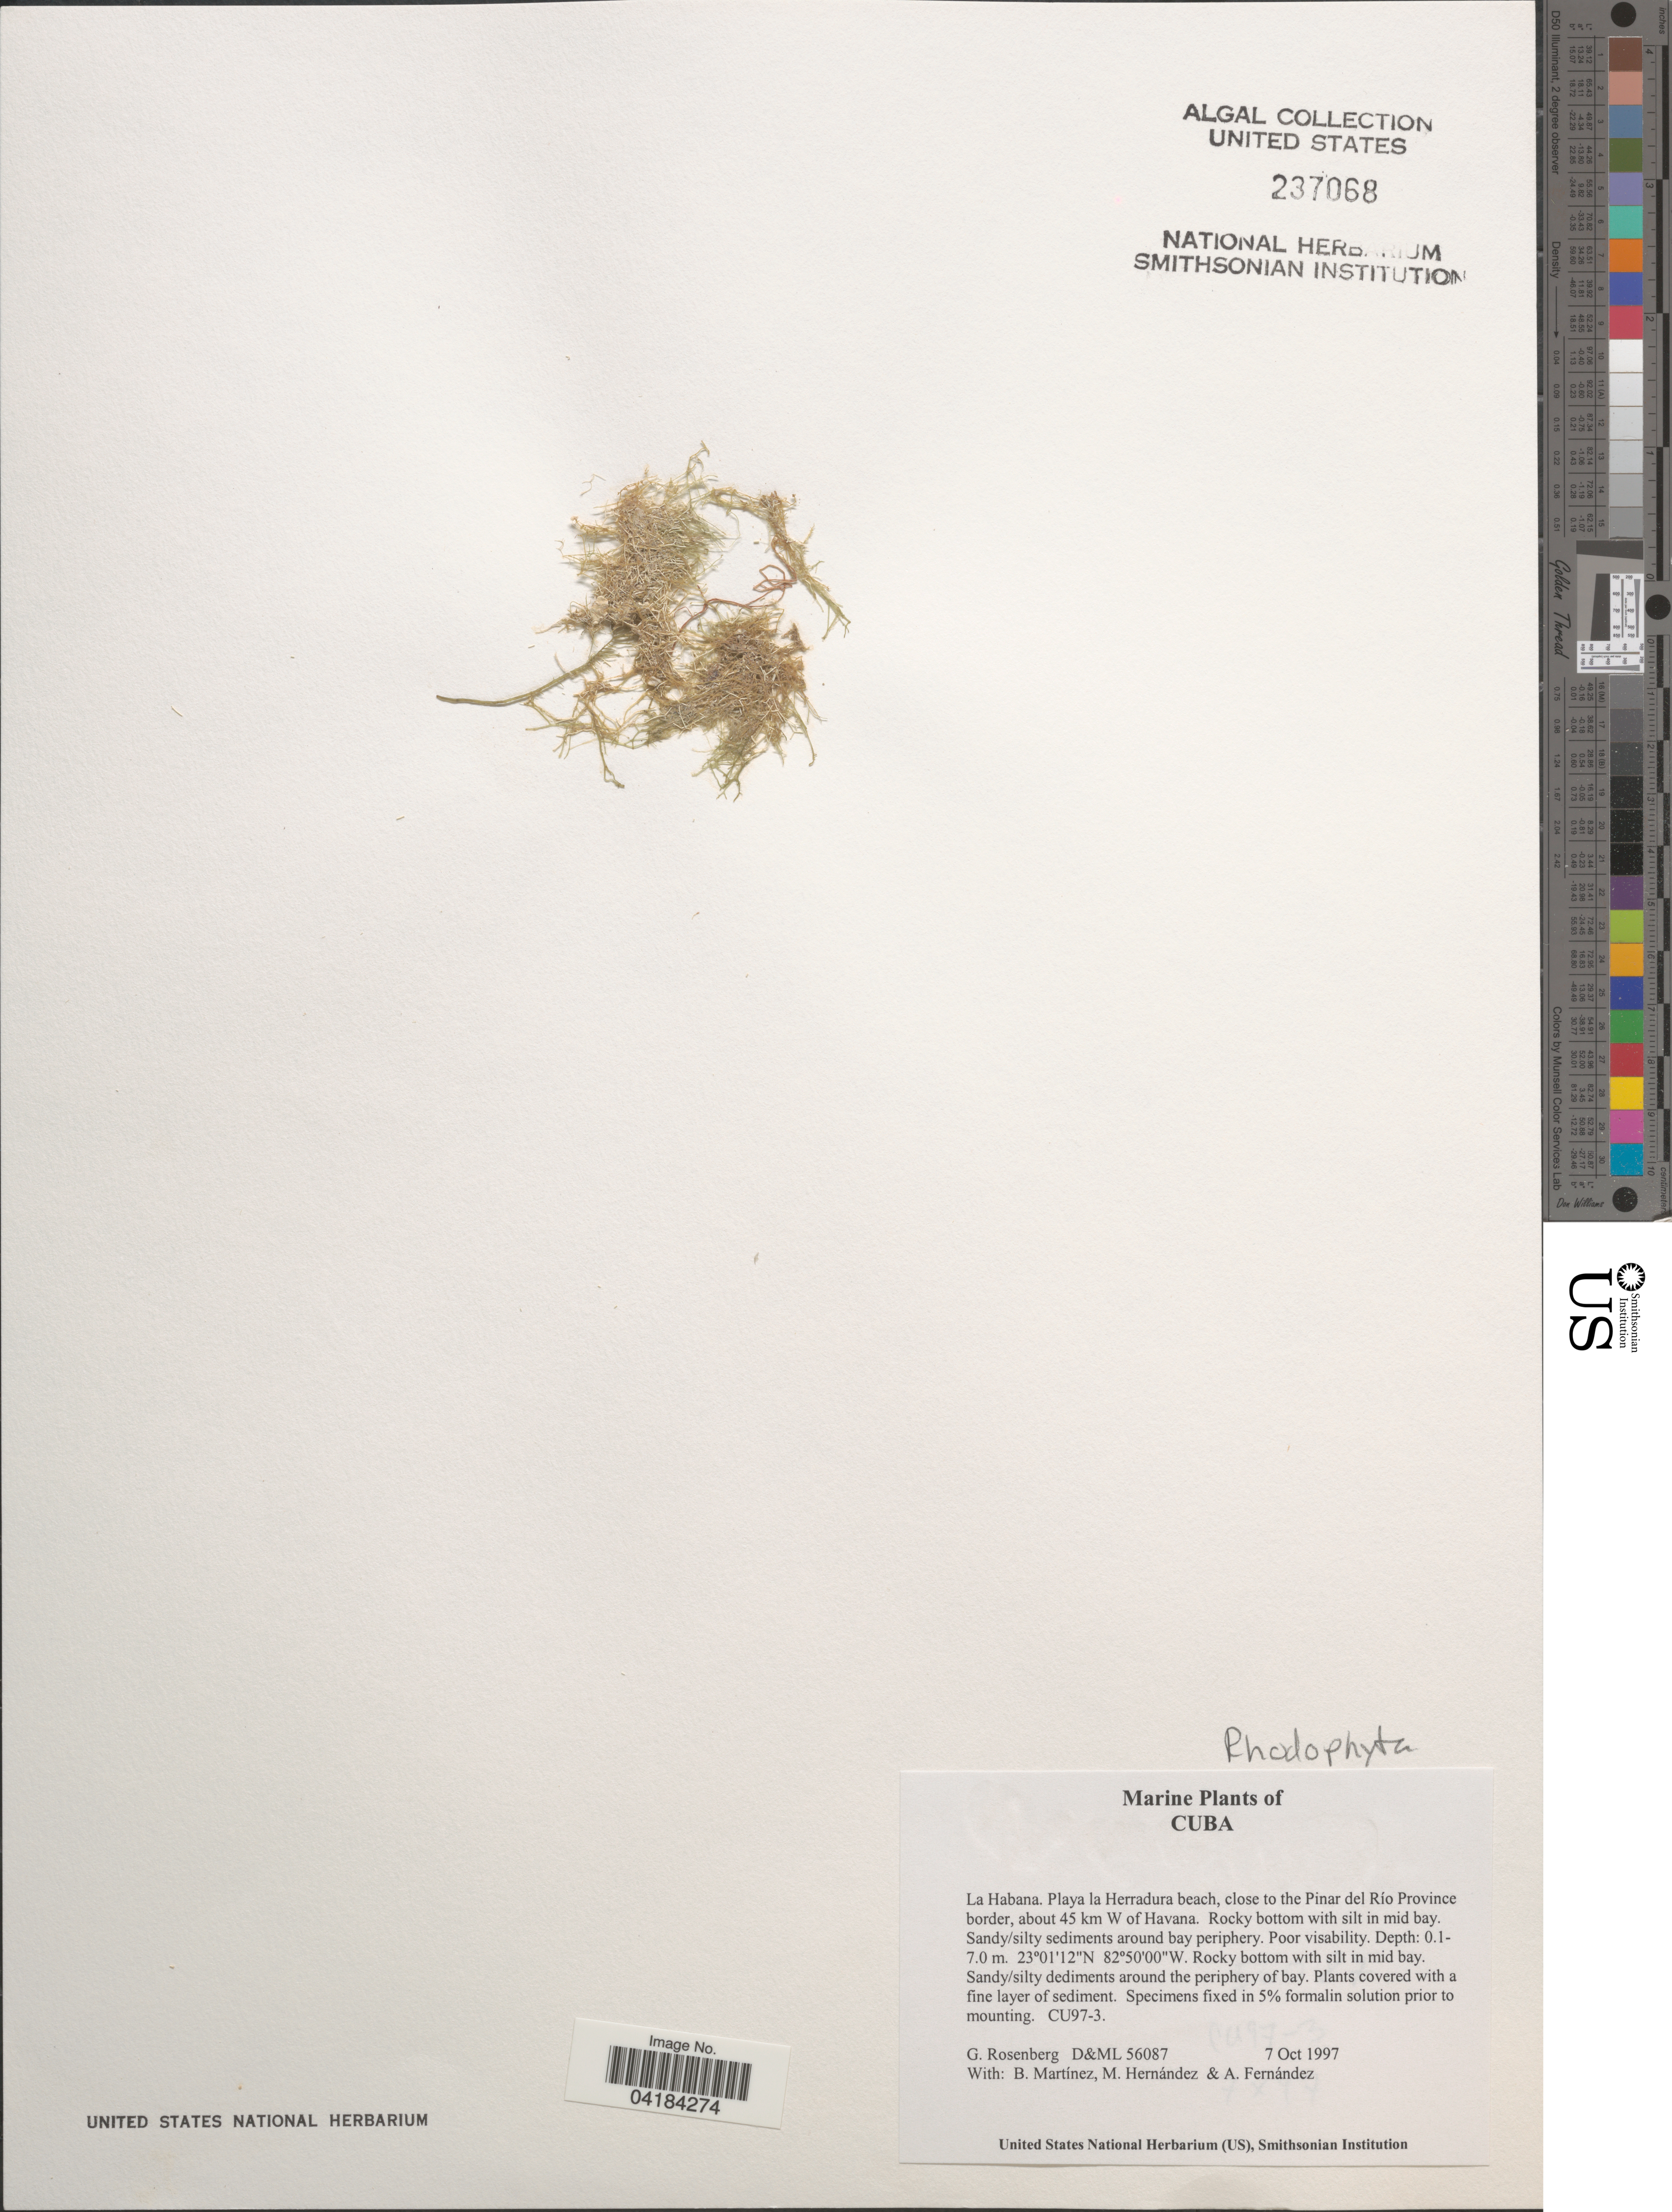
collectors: G. Rosenberg, B. Martinez, M. Hernandez & A. Fernández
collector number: D&ML56087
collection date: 1997-10-07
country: Cuba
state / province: La Habana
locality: Playa la Herradura beach, close to the Pinar del Río Province border, about 45 km W of Havana. CU97-3 [unsure placement]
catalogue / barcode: US 237068